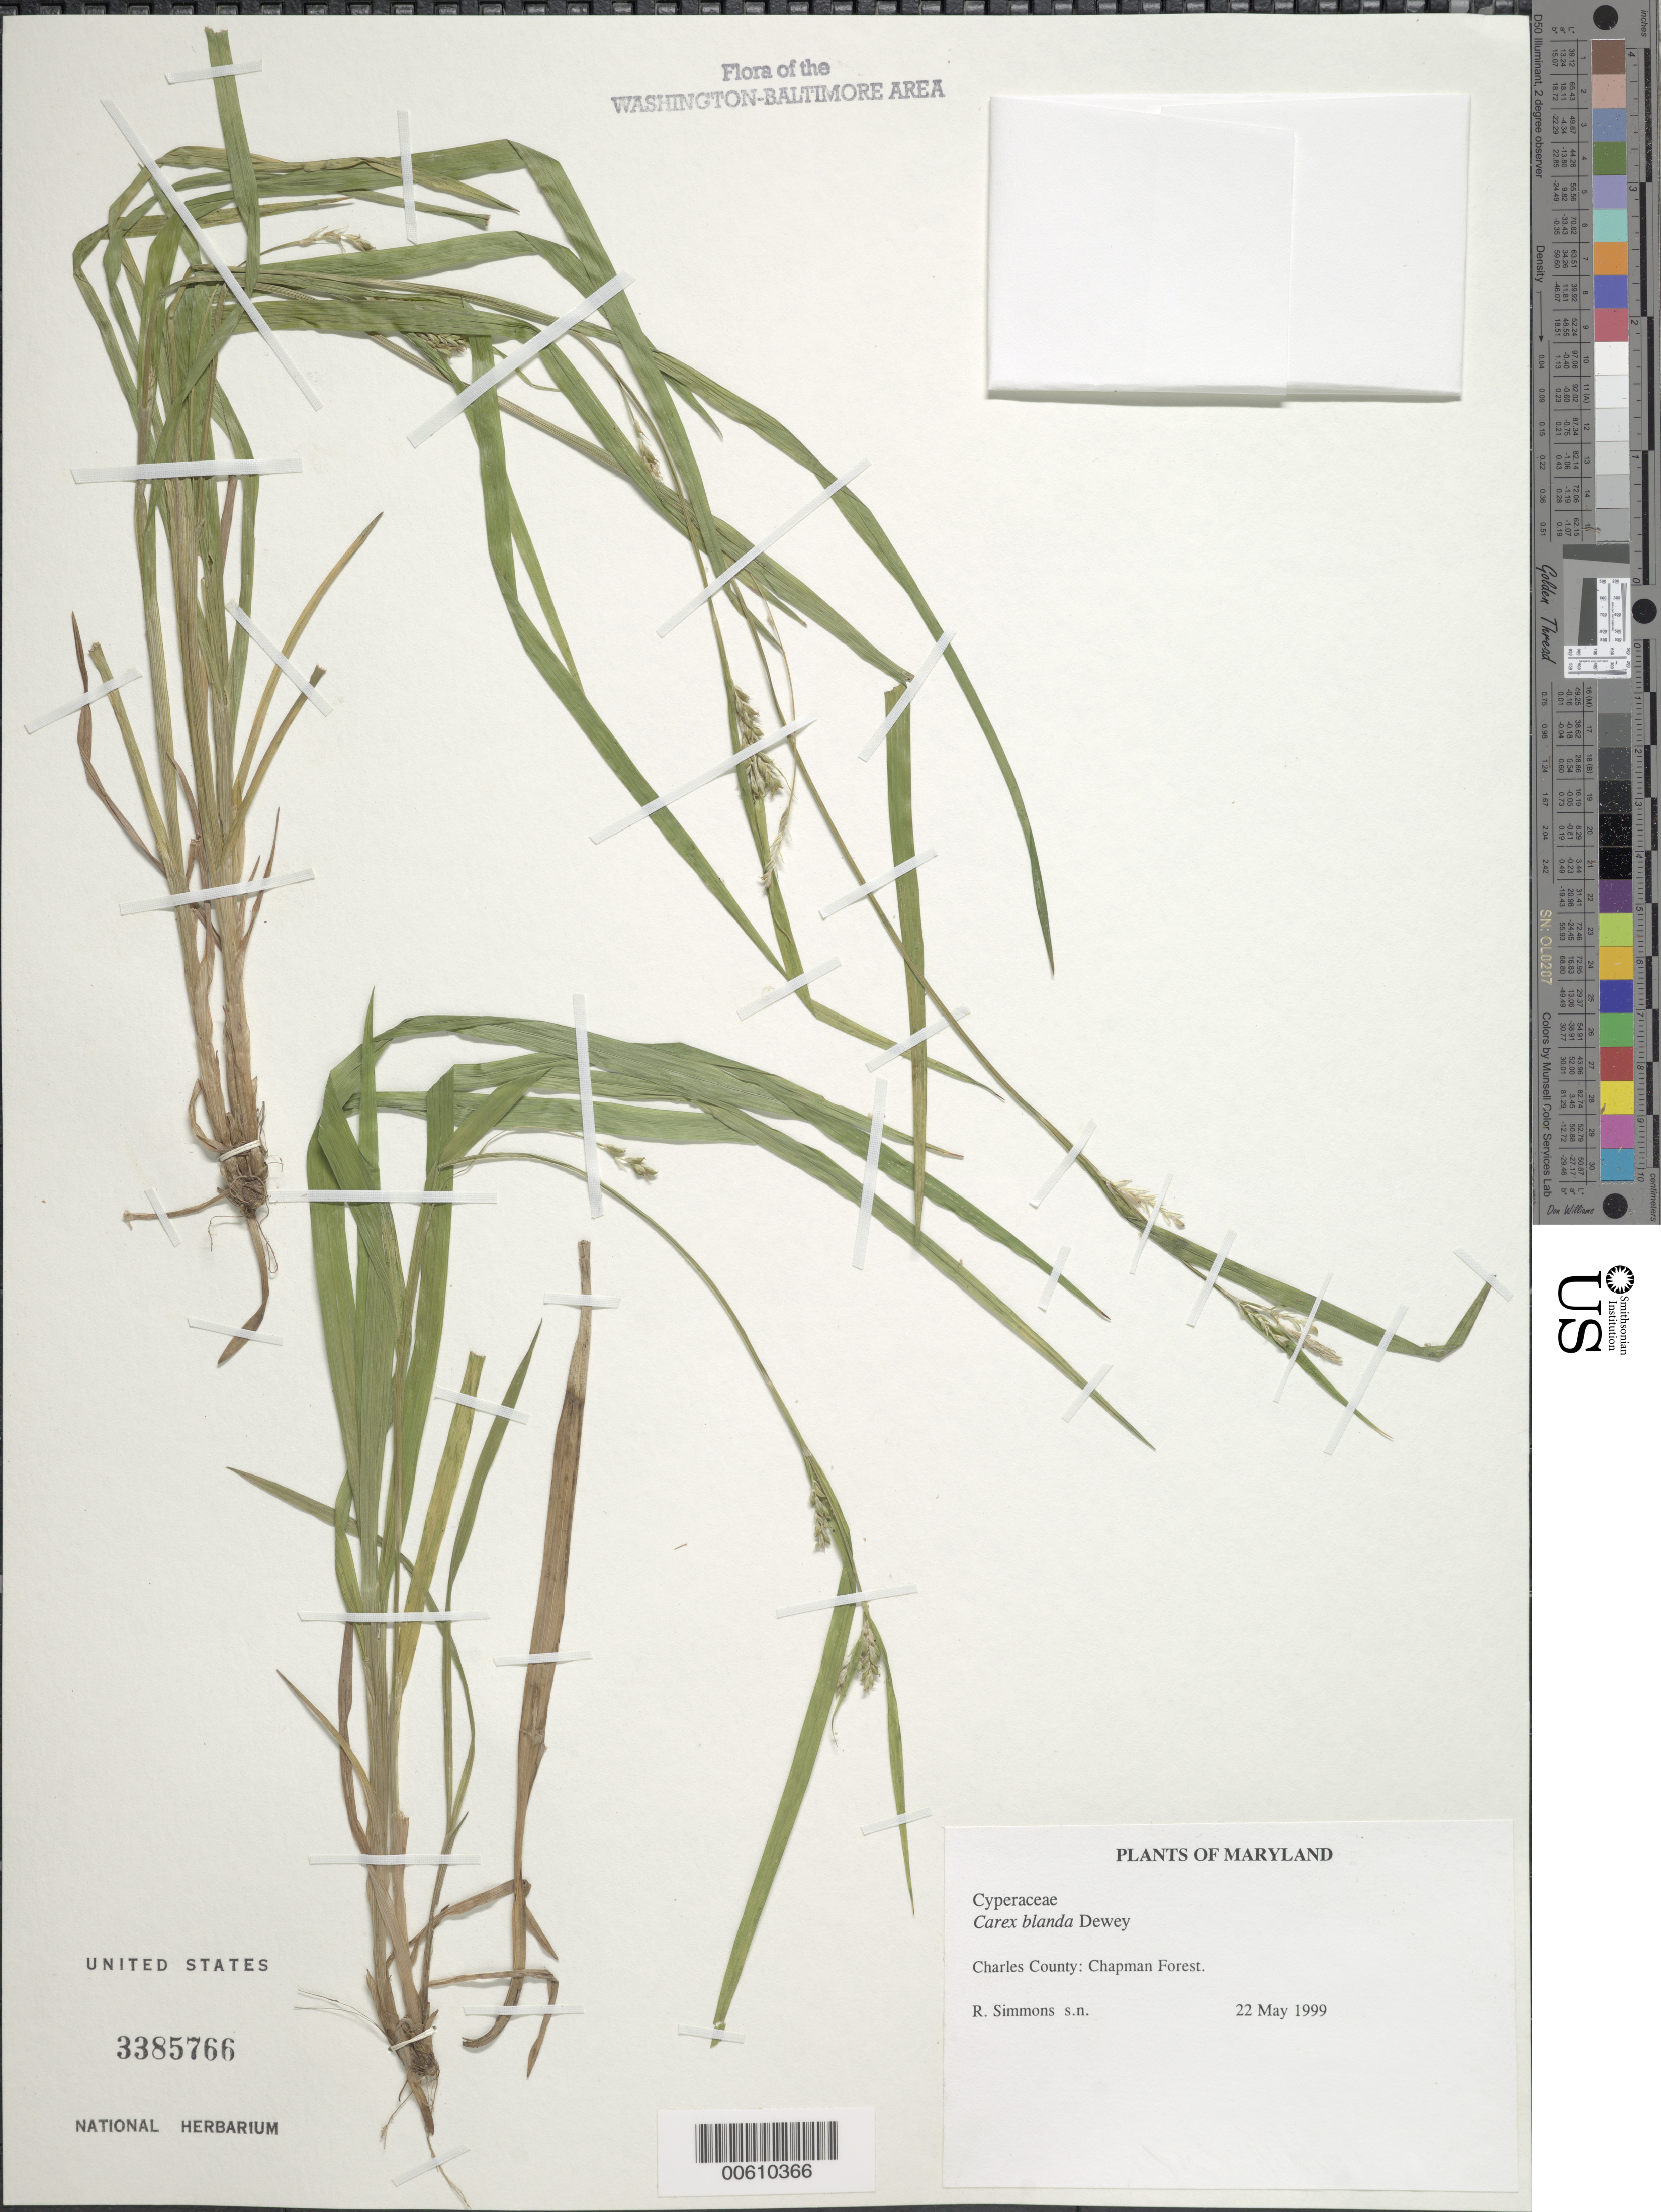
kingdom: Plantae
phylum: Tracheophyta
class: Liliopsida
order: Poales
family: Cyperaceae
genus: Carex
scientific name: Carex blanda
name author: Dewey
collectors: R. H. Simmons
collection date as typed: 22 May 1999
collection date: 1999-05-22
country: United States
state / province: Maryland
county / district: Charles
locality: Chapman Forest.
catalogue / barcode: US 3385766